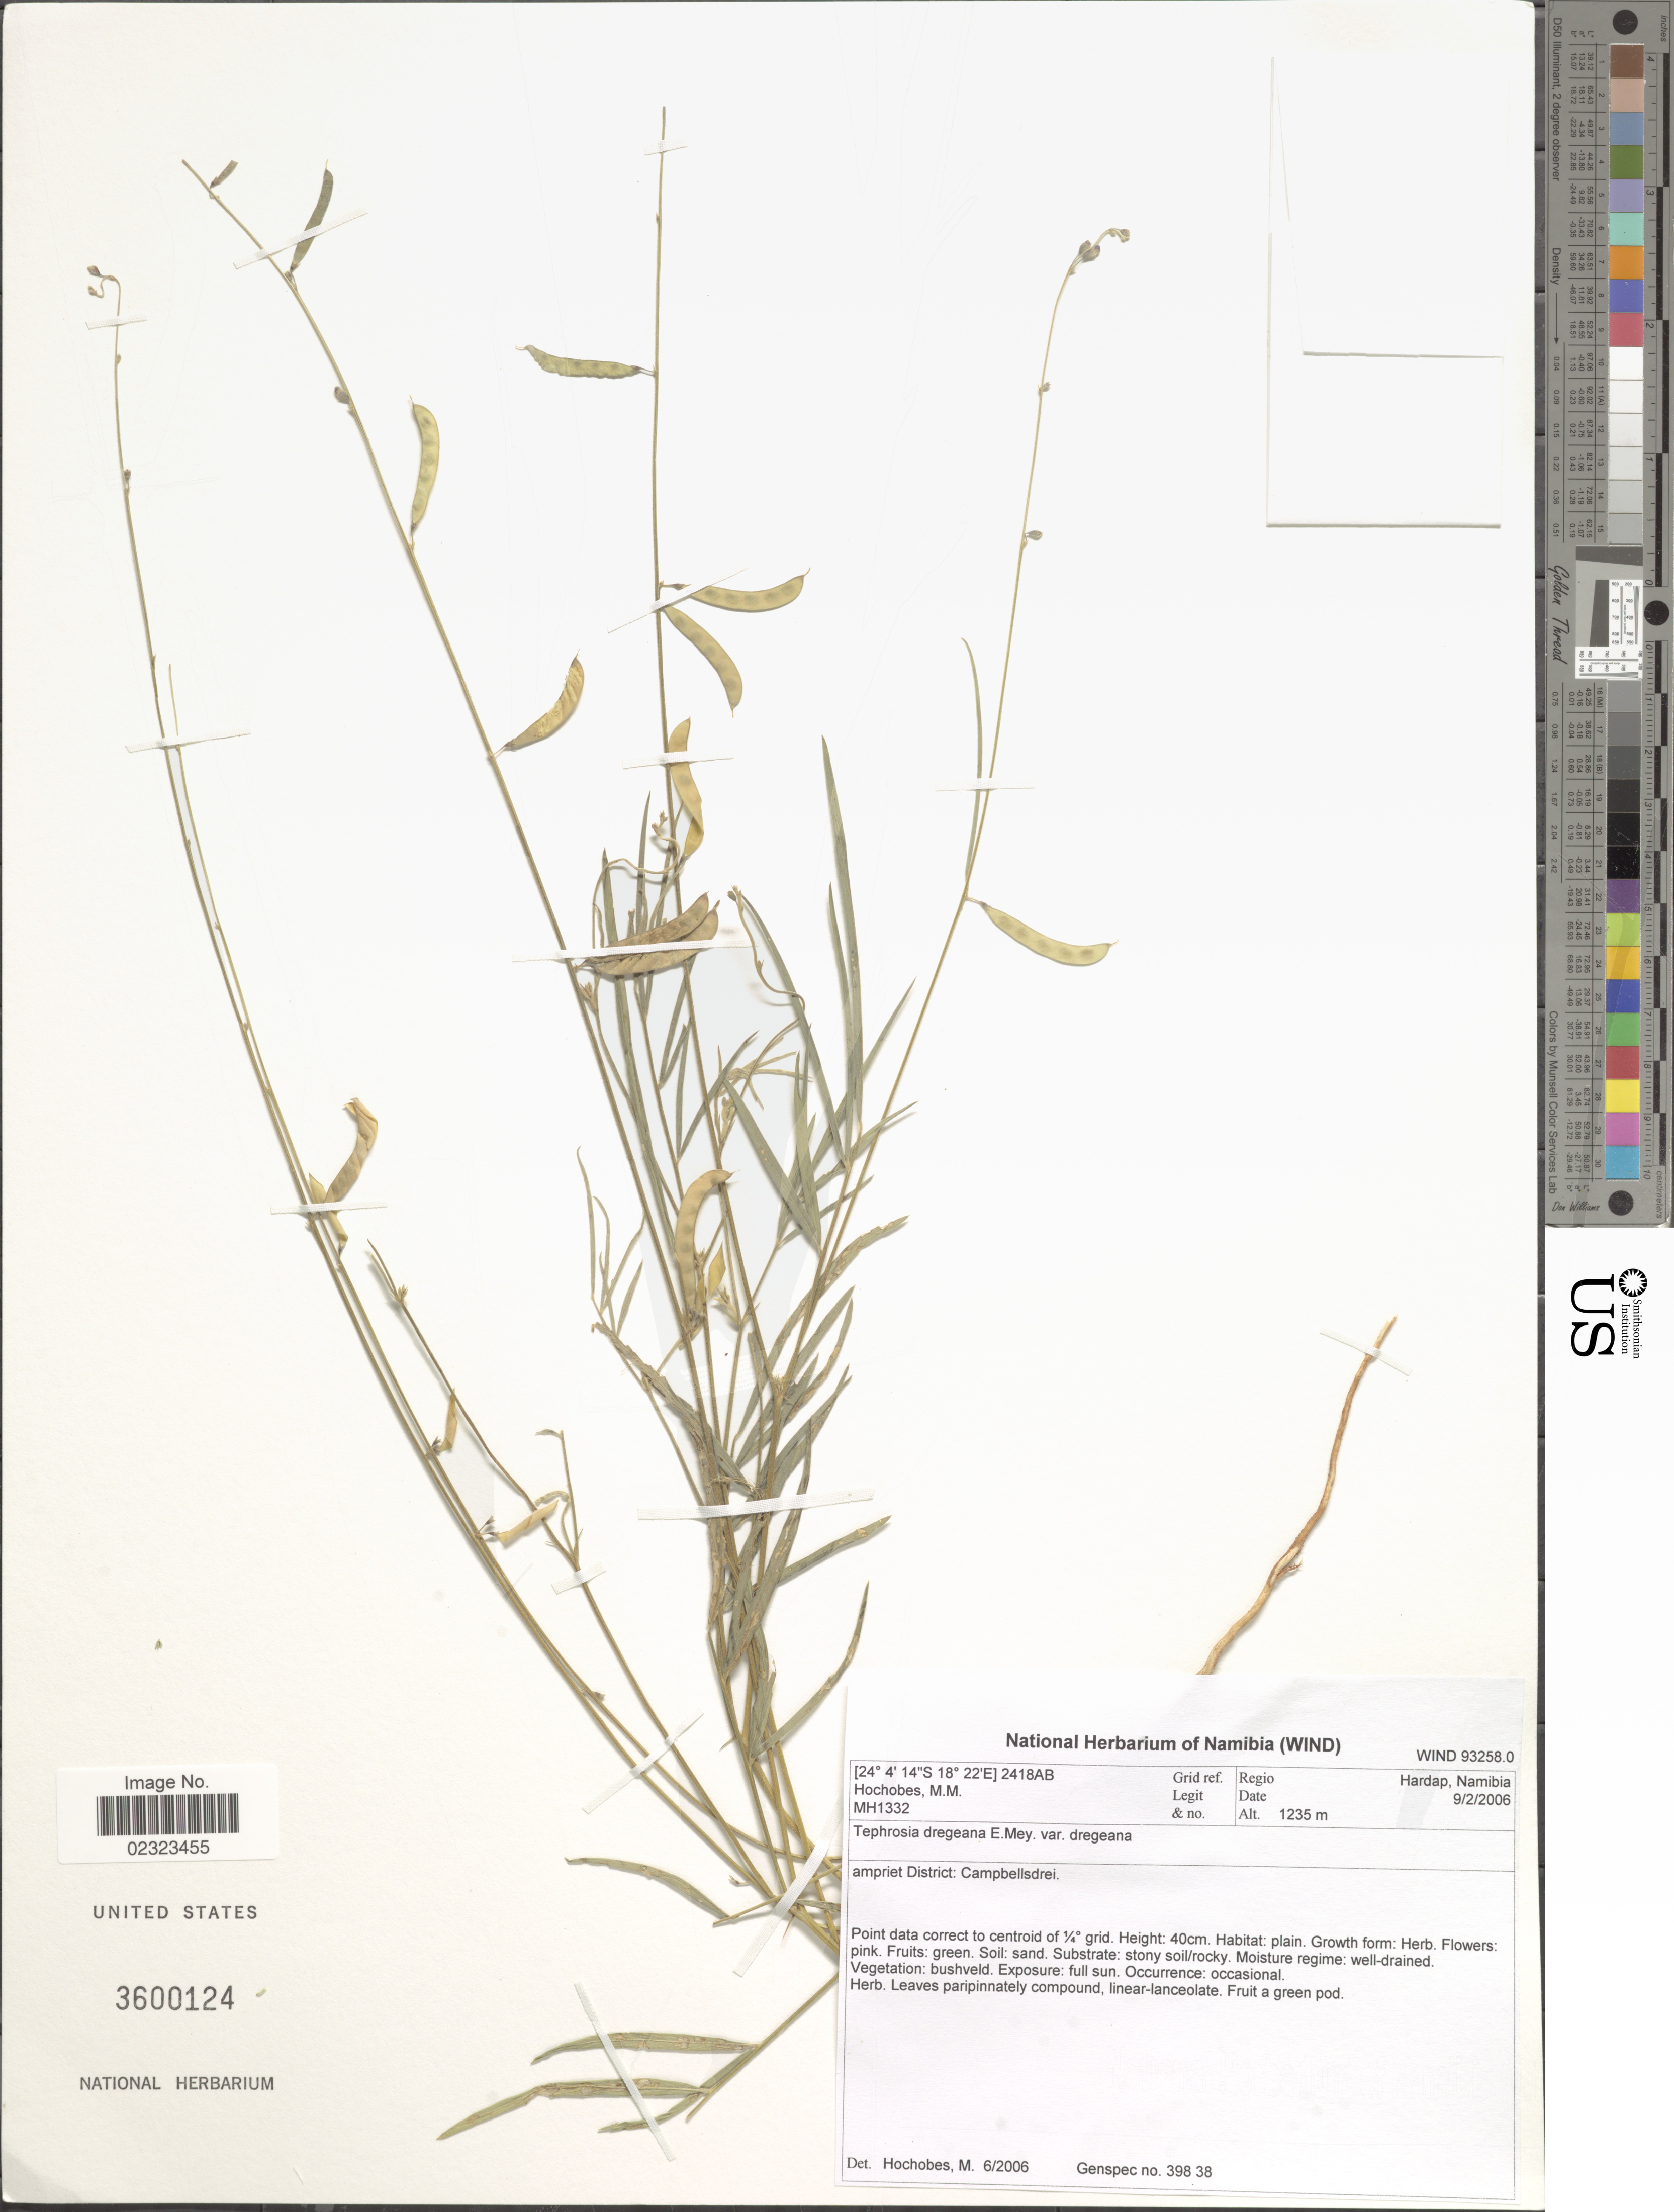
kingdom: Plantae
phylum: Tracheophyta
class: Magnoliopsida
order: Fabales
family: Fabaceae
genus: Tephrosia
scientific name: Tephrosia dregeana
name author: E. Mey.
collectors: M. Hochobes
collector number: MH1332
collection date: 2006-02-09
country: Namibia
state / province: Hardap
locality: Ampriet District: Campbellsdrei.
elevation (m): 1235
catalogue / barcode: US 3600124